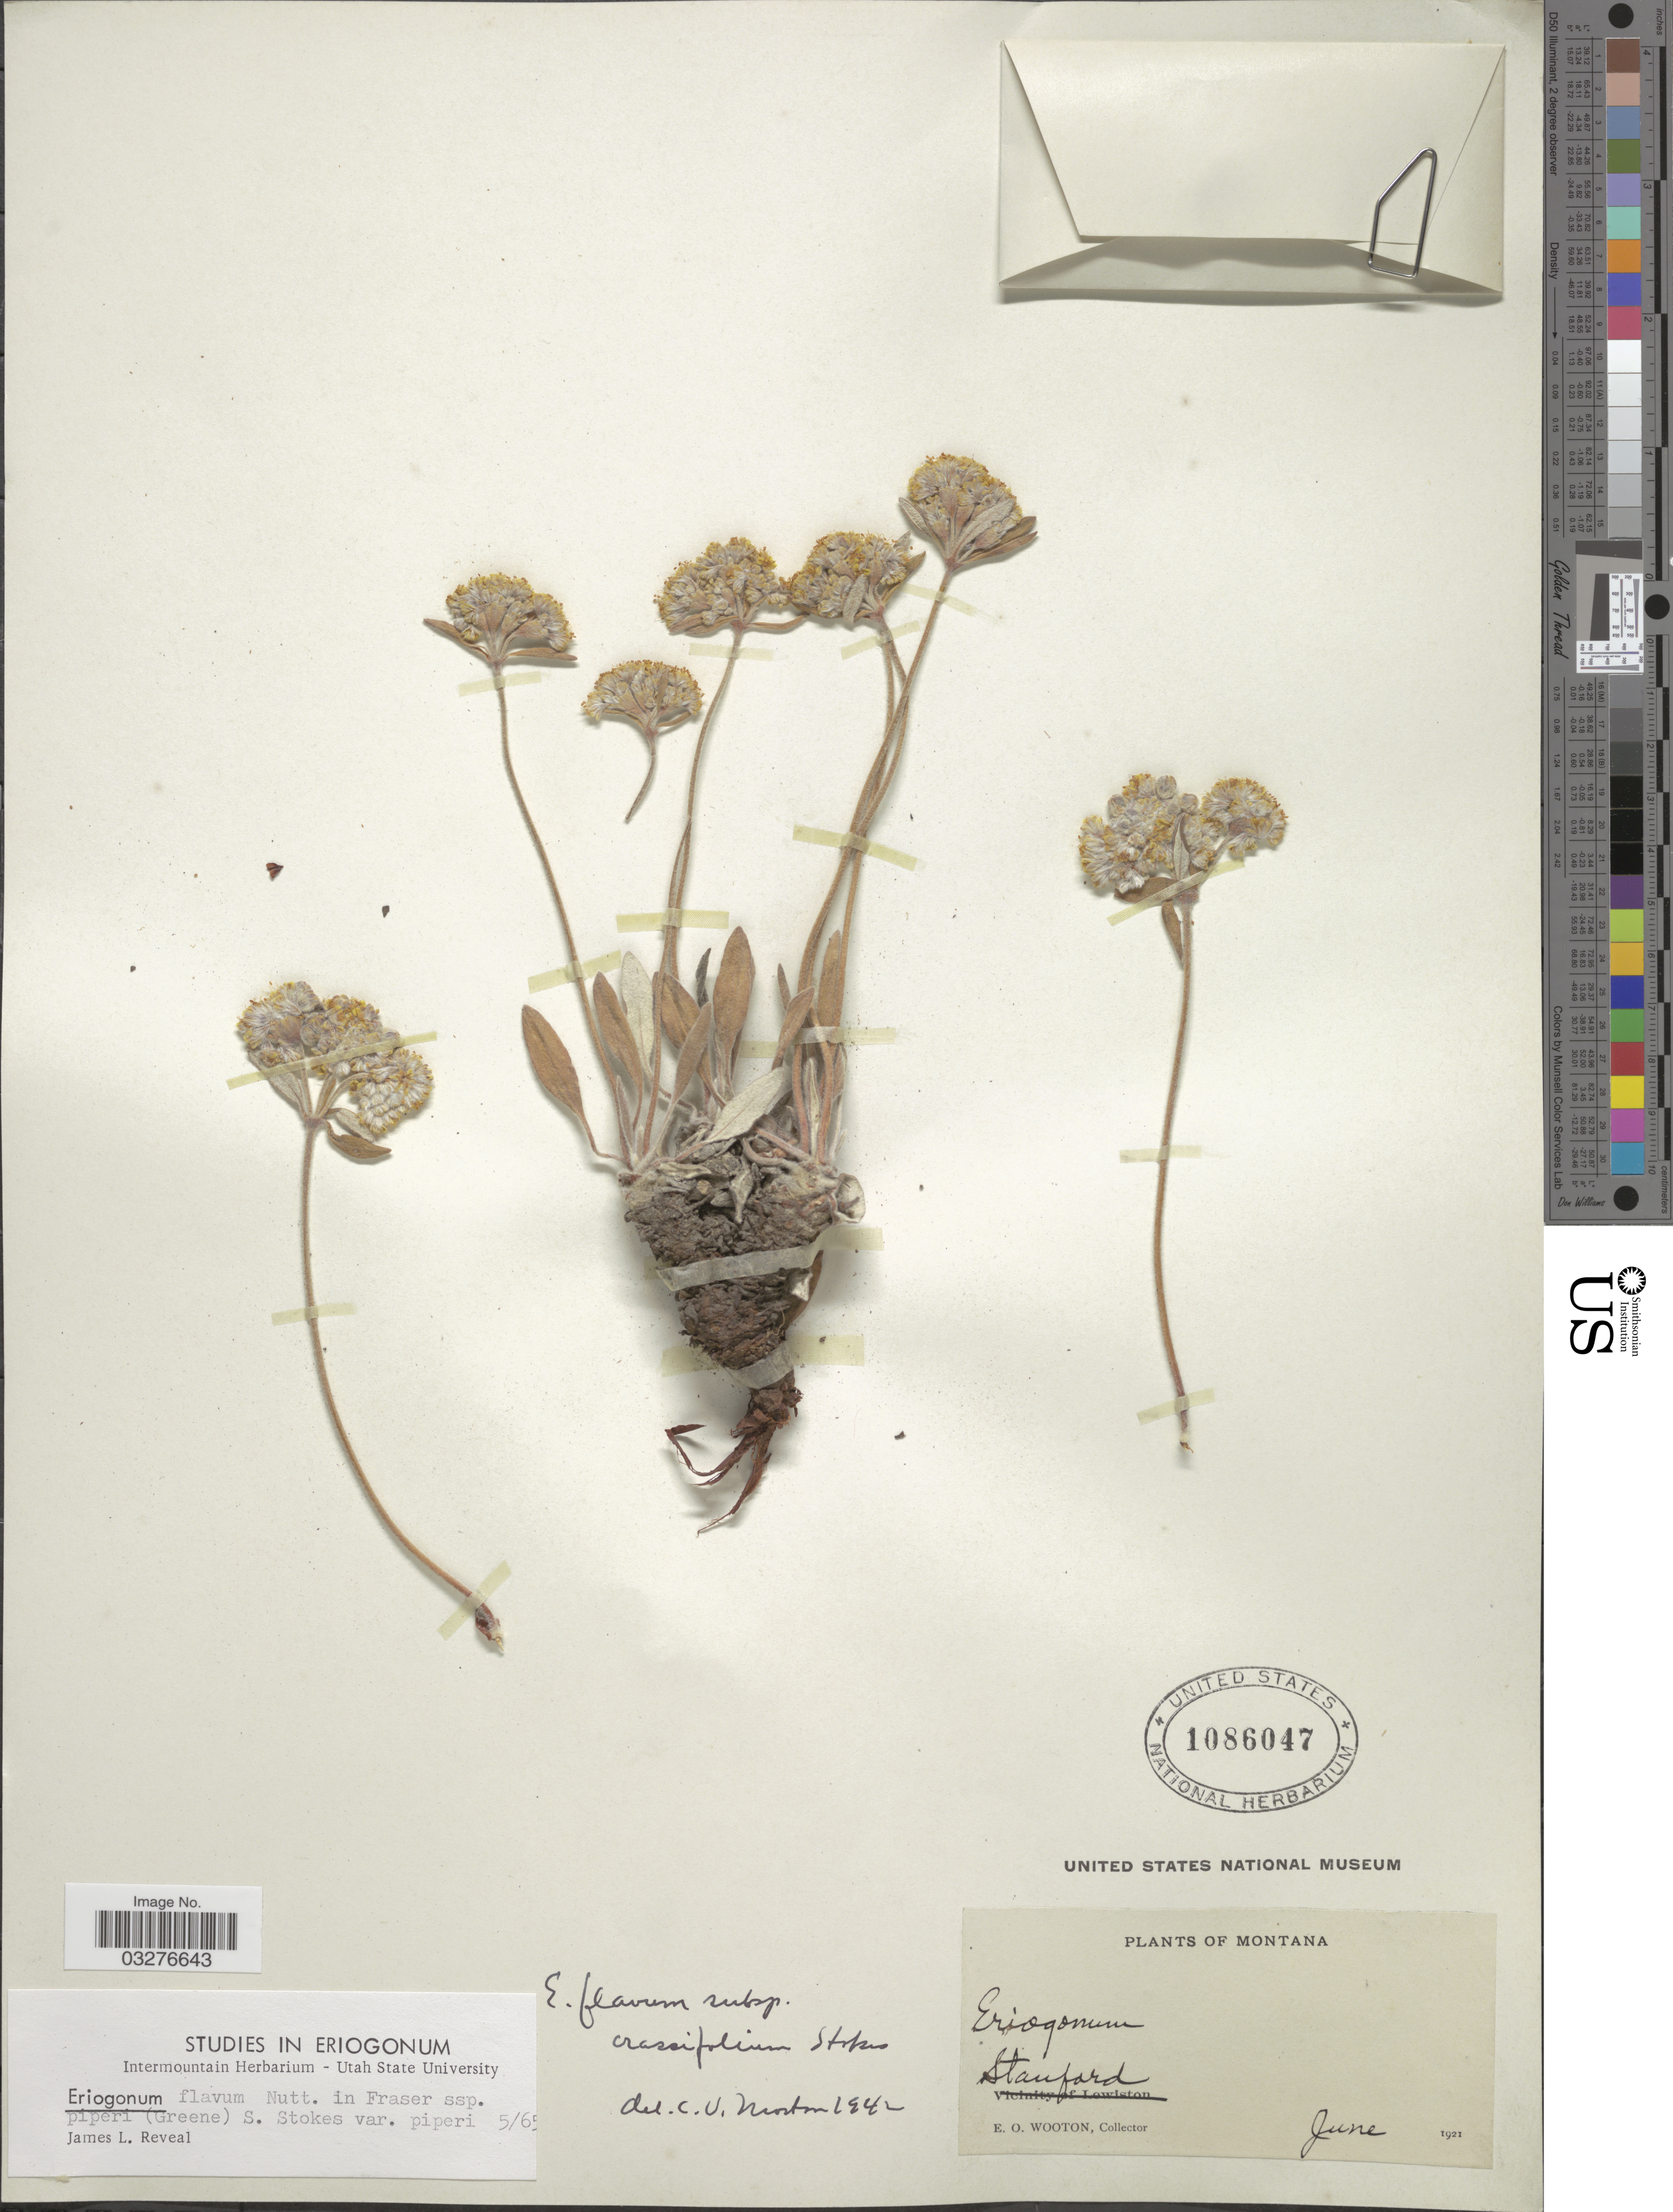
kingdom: Plantae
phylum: Tracheophyta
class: Magnoliopsida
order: Caryophyllales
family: Polygonaceae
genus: Eriogonum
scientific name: Eriogonum flavum var. piperi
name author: M.E. Jones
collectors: E. O. Wooton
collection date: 1921-06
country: United States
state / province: Montana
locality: Stanford.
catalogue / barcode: US 1086047